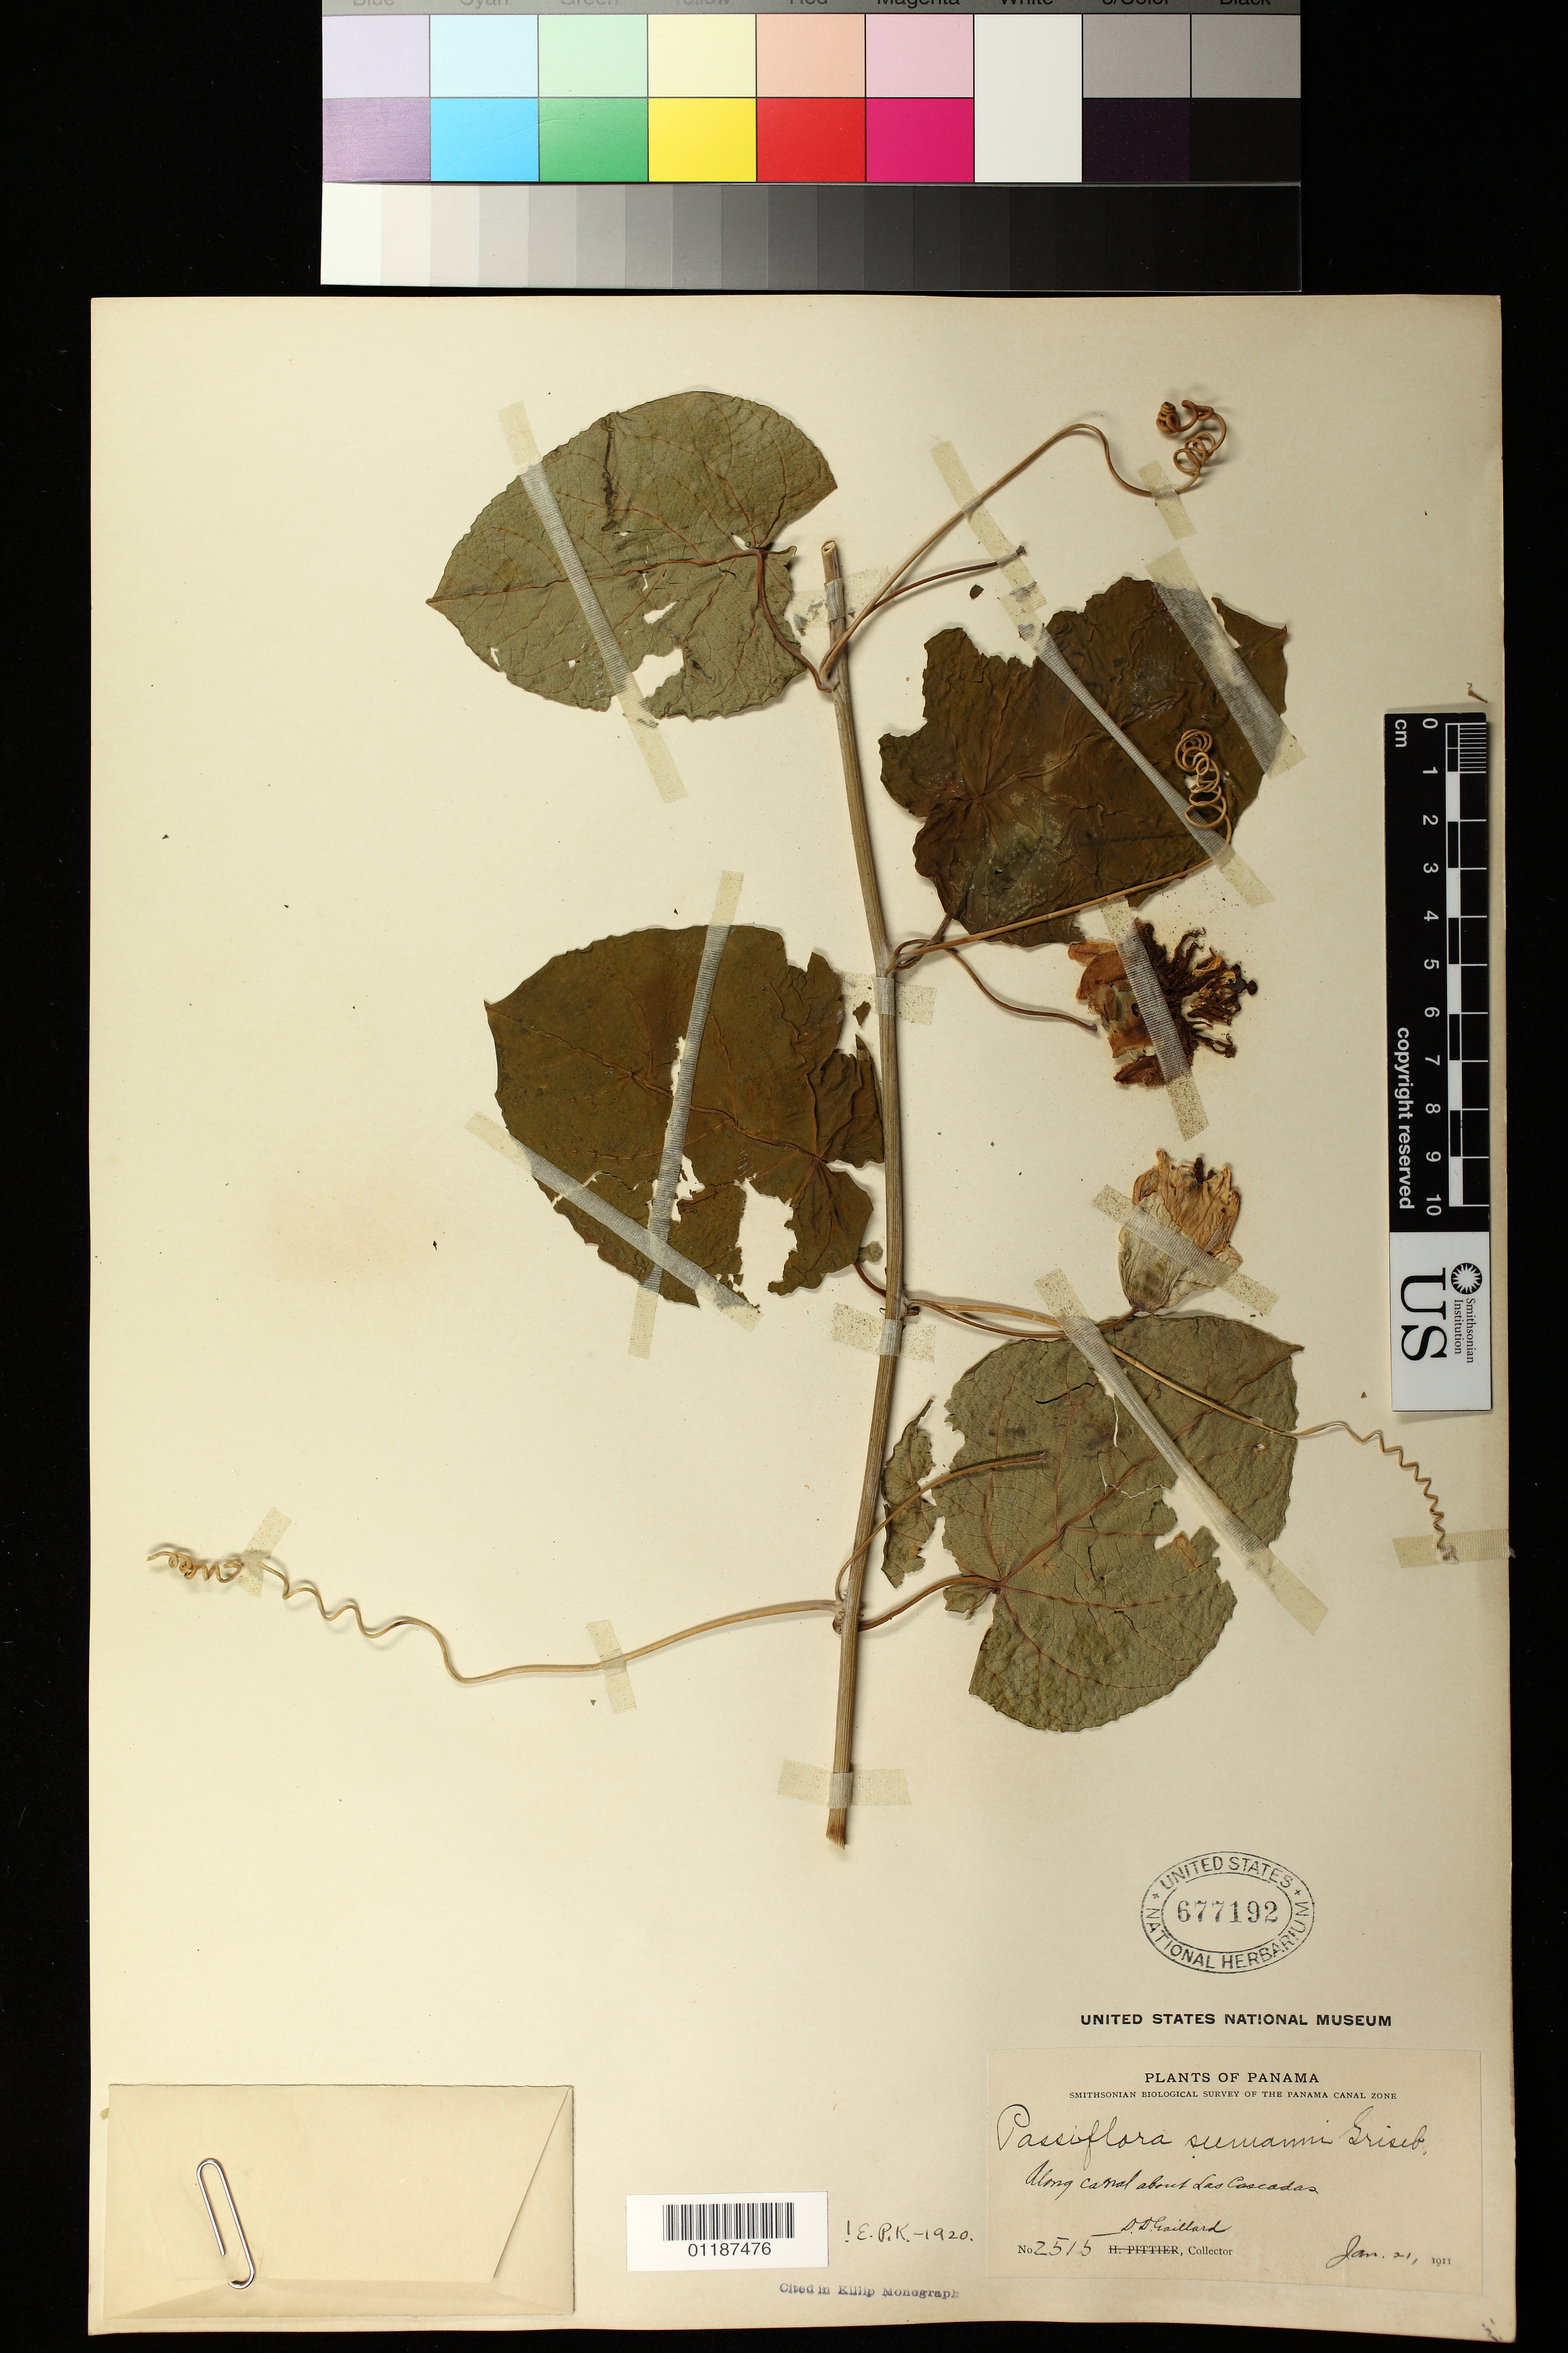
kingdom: Plantae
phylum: Tracheophyta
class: Magnoliopsida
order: Malpighiales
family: Passifloraceae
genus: Passiflora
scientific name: Passiflora seemannii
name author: Griseb.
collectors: D. D. Gaillard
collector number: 2515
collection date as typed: Jan 21 1911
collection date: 1911-01-21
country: Panama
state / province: Panamá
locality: Along canal above Las Cascadas, Canal Zone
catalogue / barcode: US 677192